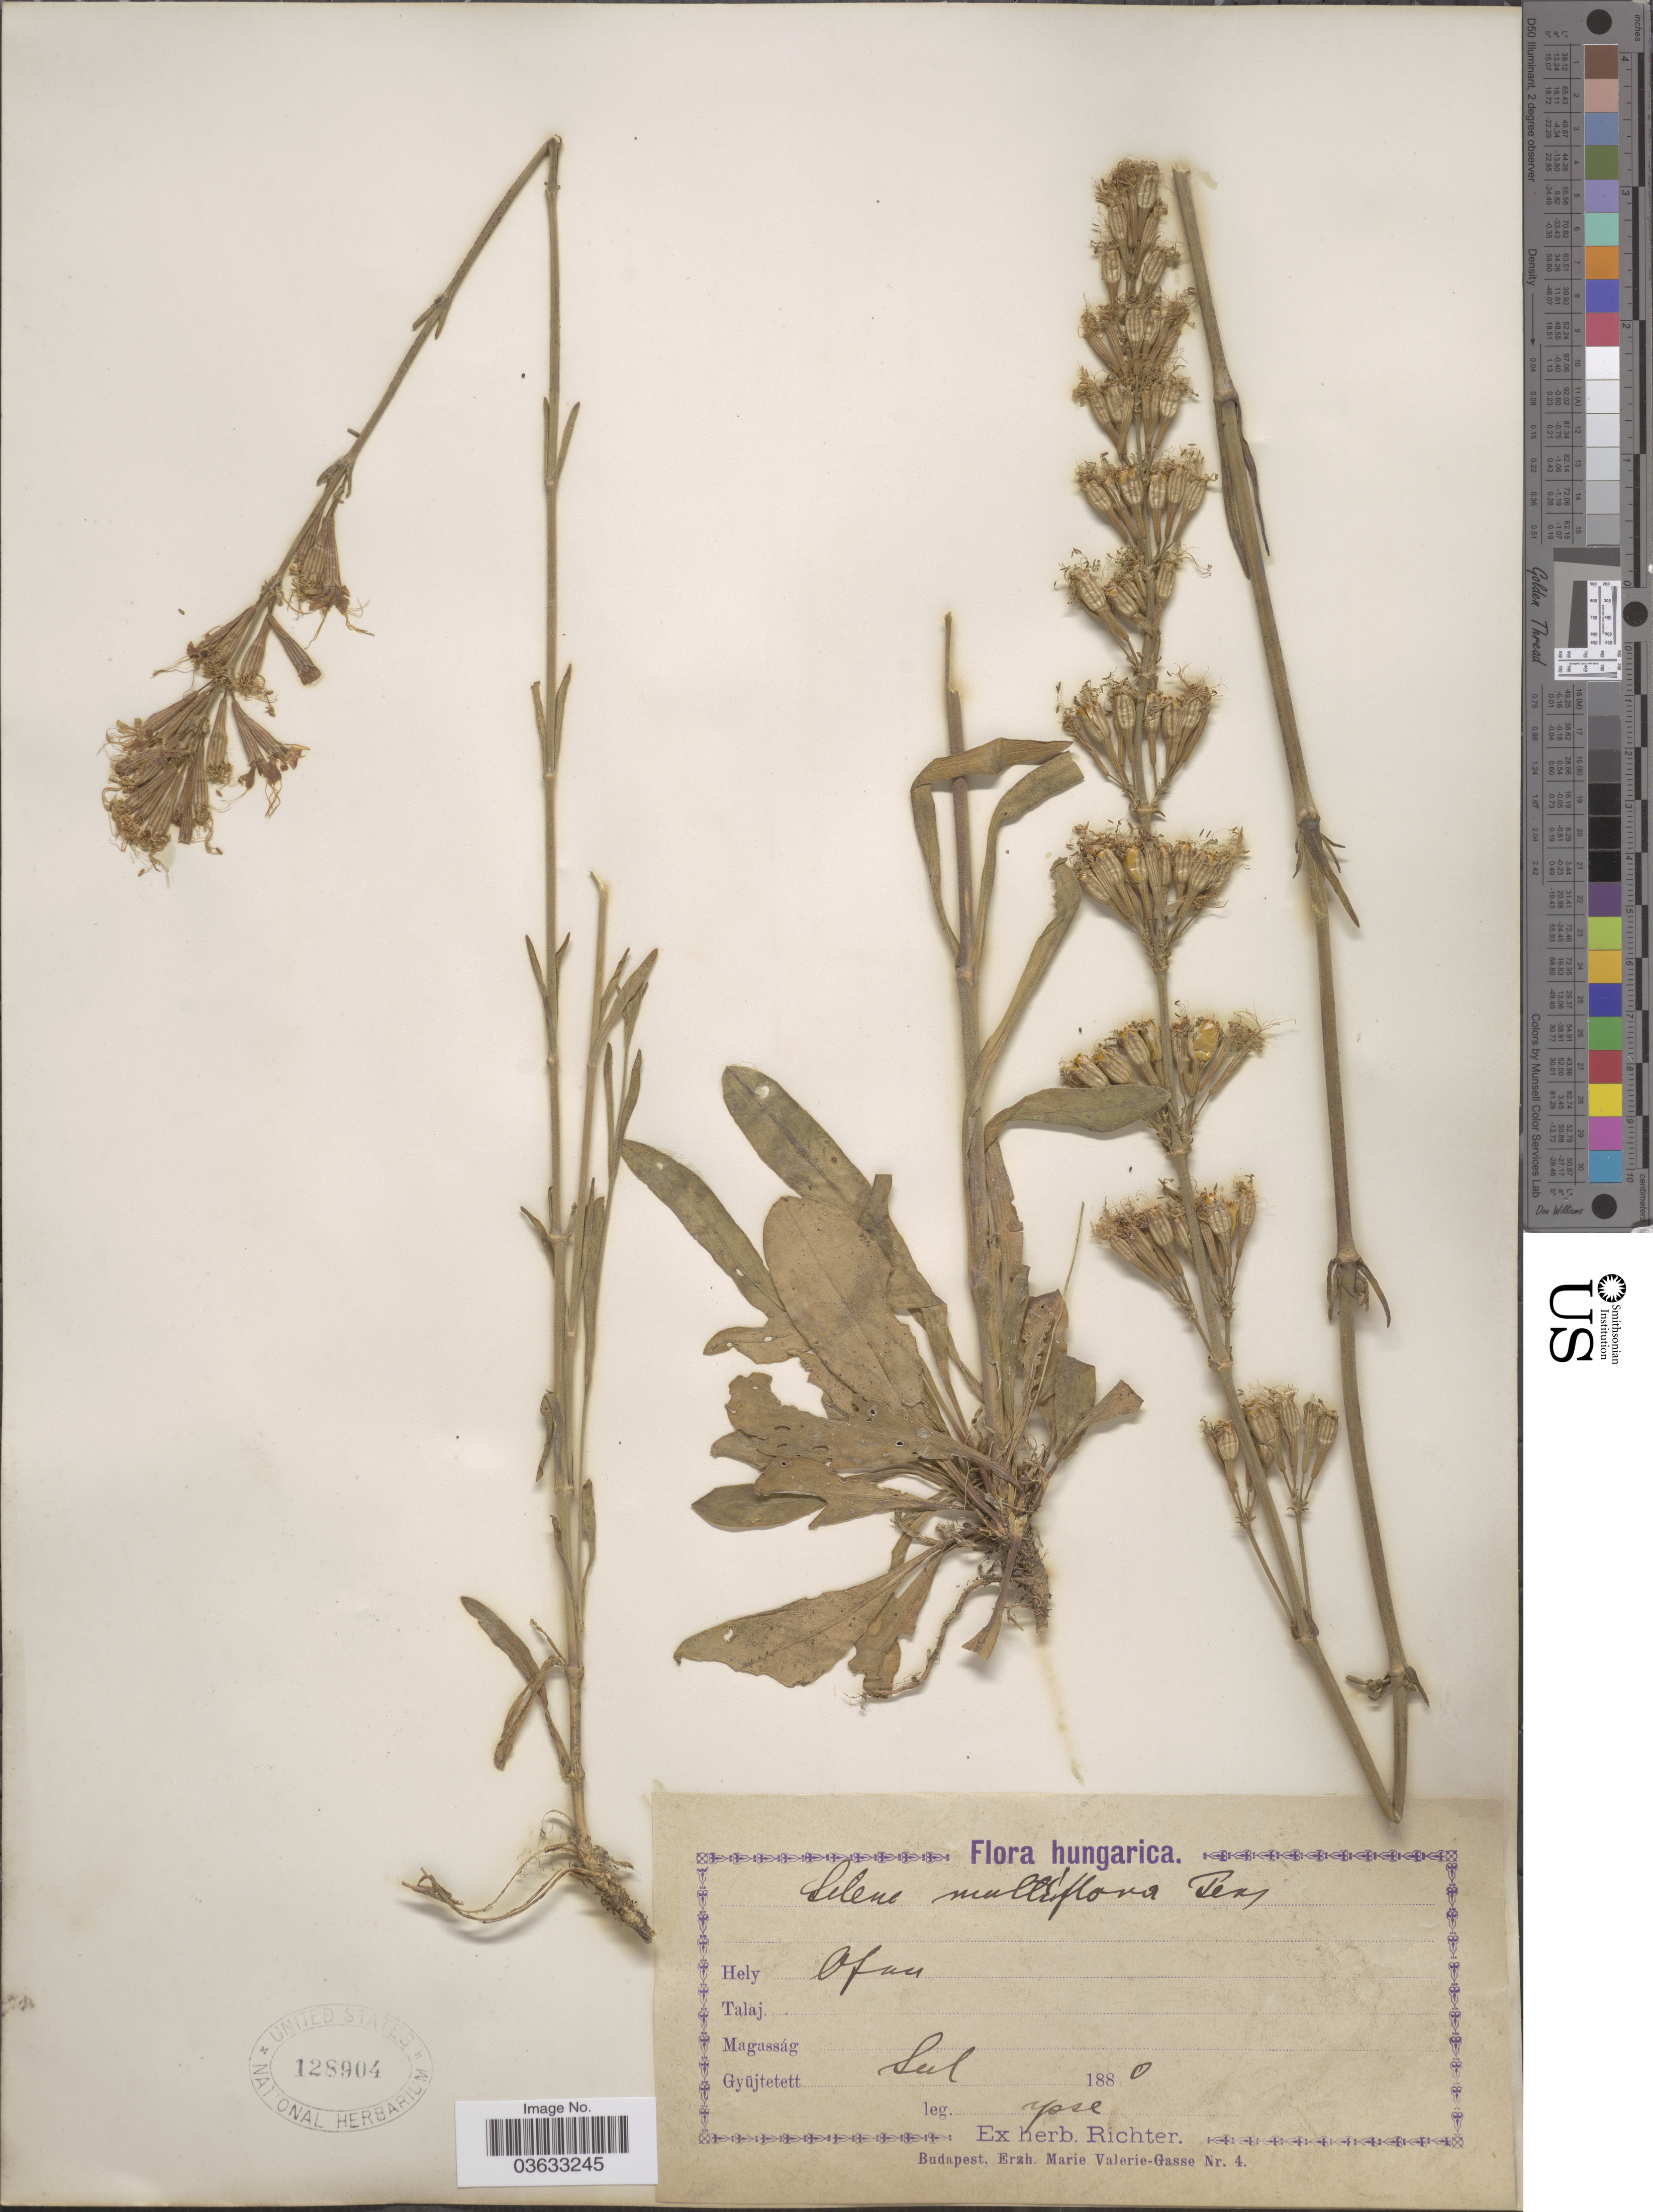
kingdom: Plantae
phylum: Tracheophyta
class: Magnoliopsida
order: Caryophyllales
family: Caryophyllaceae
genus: Silene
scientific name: Silene multiflora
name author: (Ehrh.) Pers.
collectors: -- Richter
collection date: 1880-07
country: Hungary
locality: Hungarica. Ofan.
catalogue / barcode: US 128904